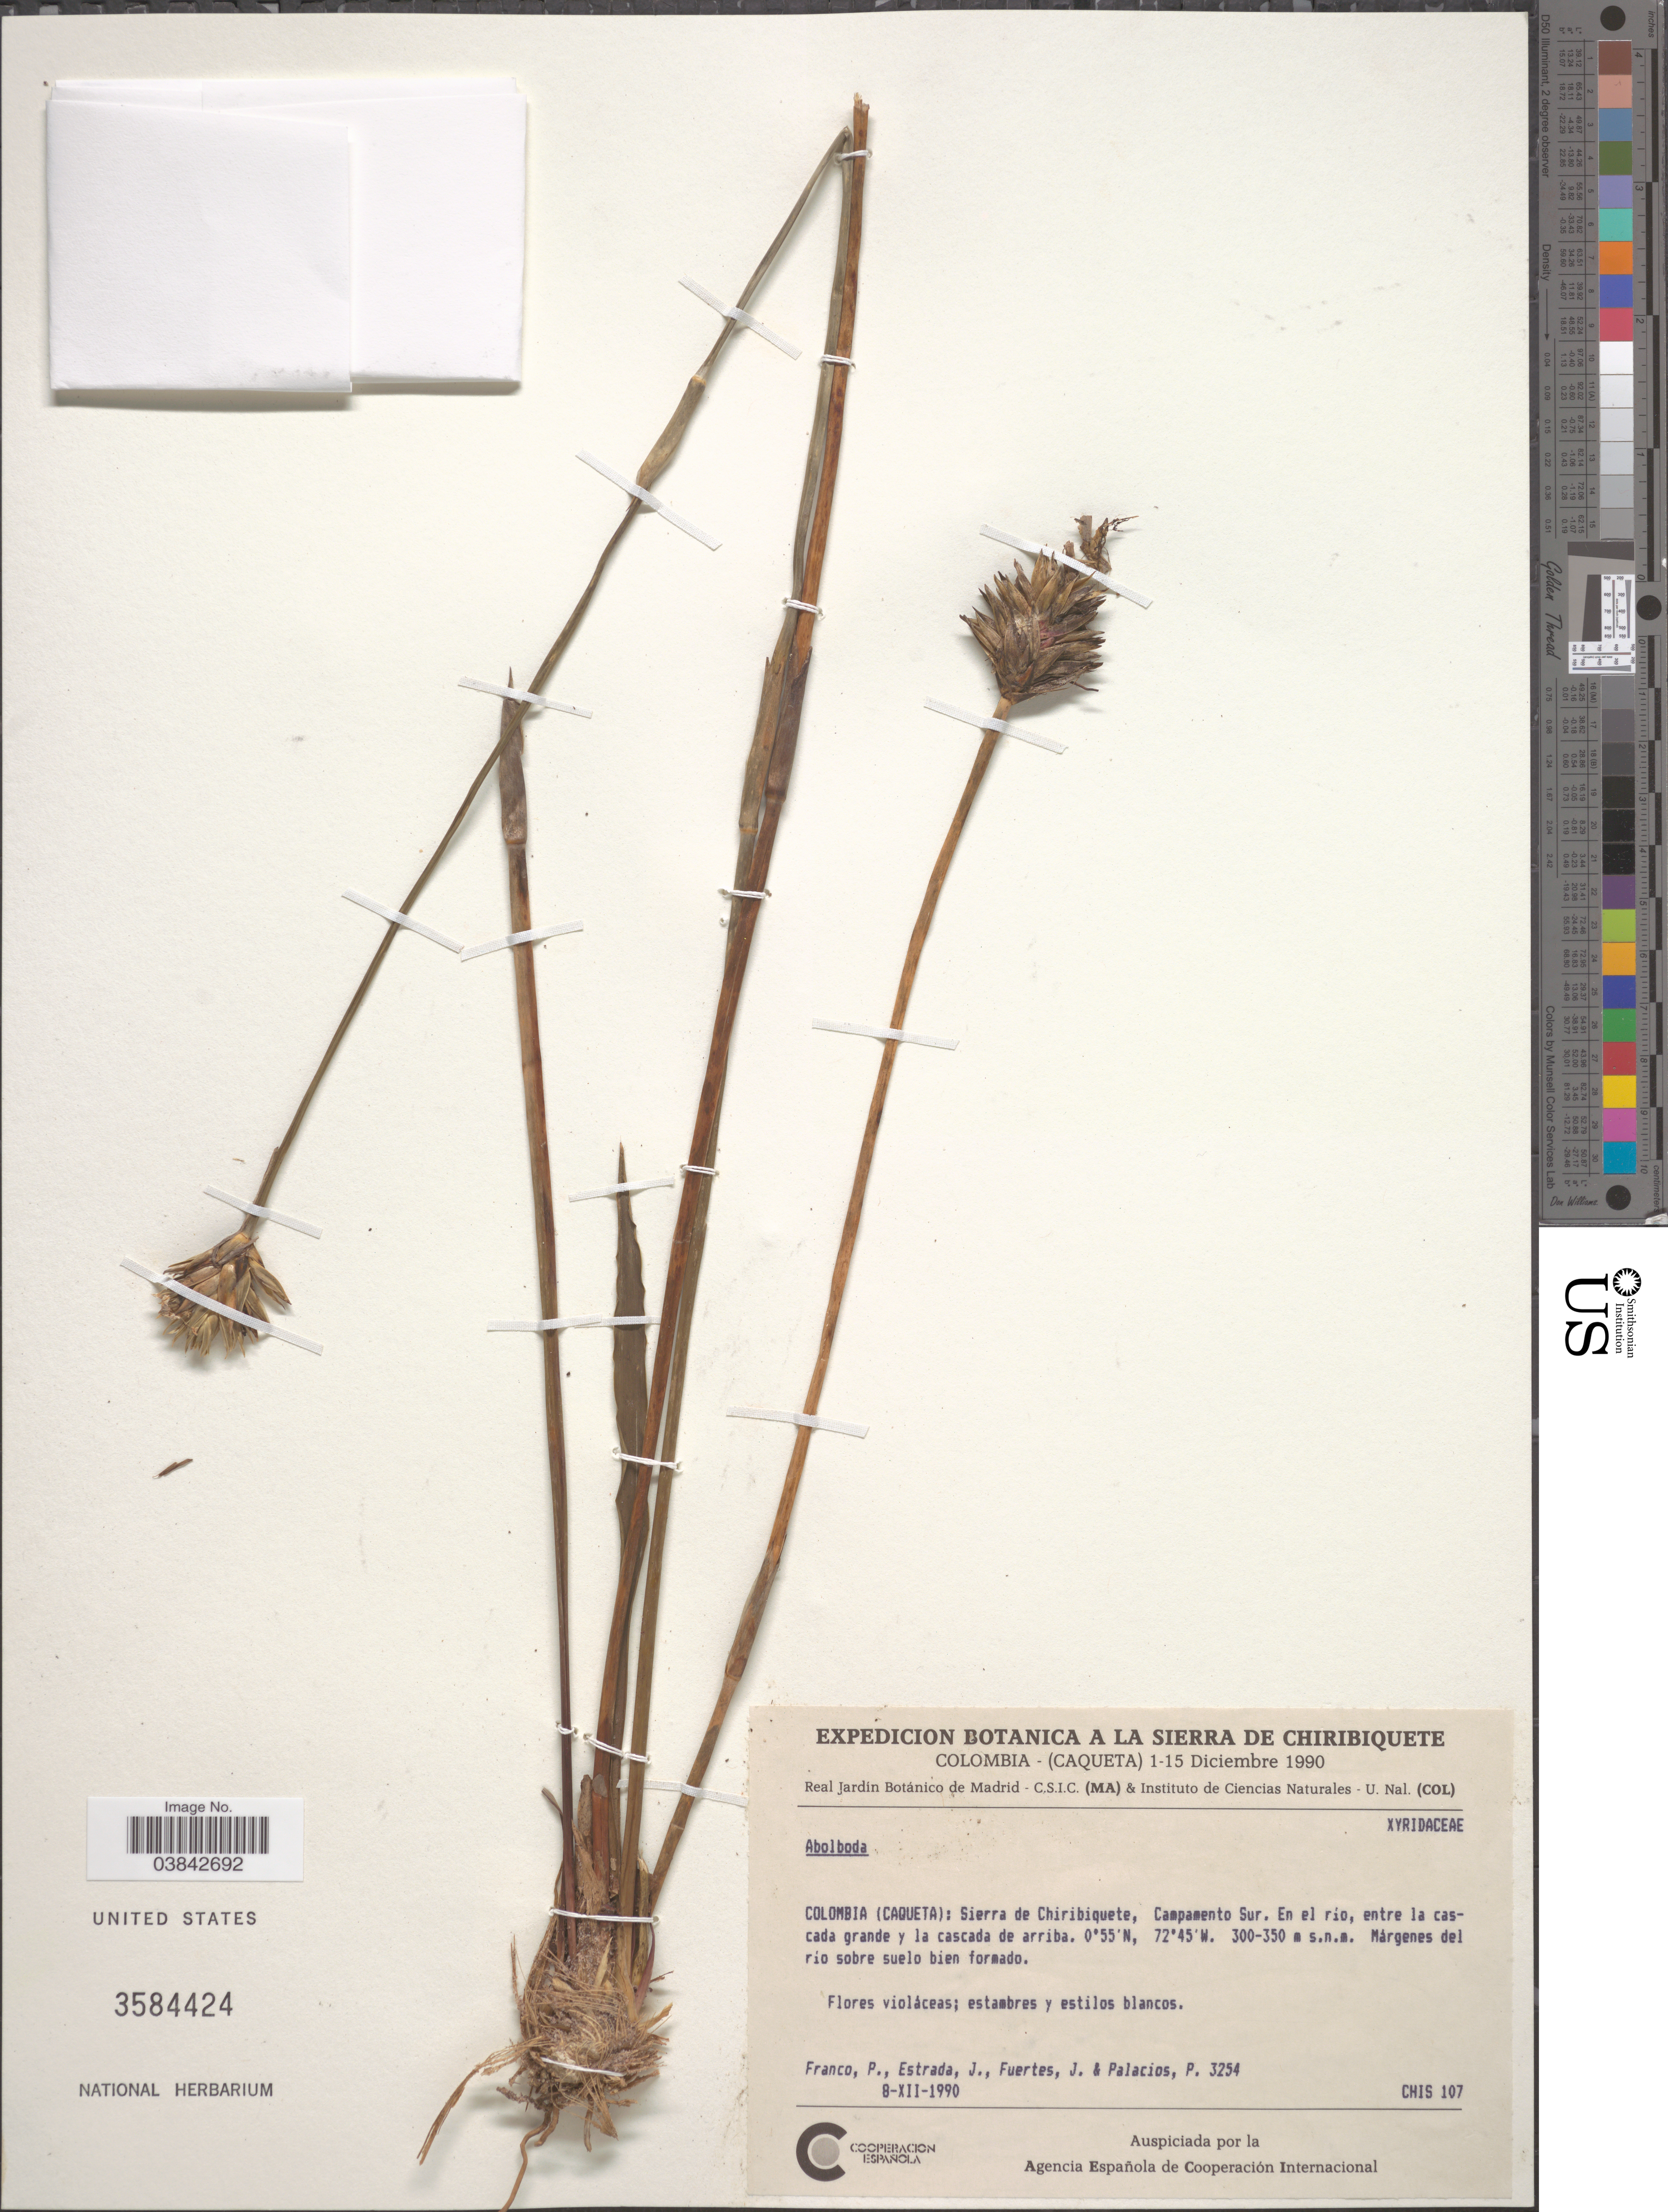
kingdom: Plantae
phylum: Tracheophyta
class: Liliopsida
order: Poales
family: Xyridaceae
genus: Abolboda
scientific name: Abolboda sp.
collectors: P. Franco, J. Estrada, J. Fuertes & P. Palacios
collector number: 3254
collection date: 1990-12-08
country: Colombia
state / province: Caquetá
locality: Sierra de Chiribiquete, Campamento Sur. En el río, entre la cascada grande y la cascada de arriba.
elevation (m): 300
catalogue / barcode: US 3584424